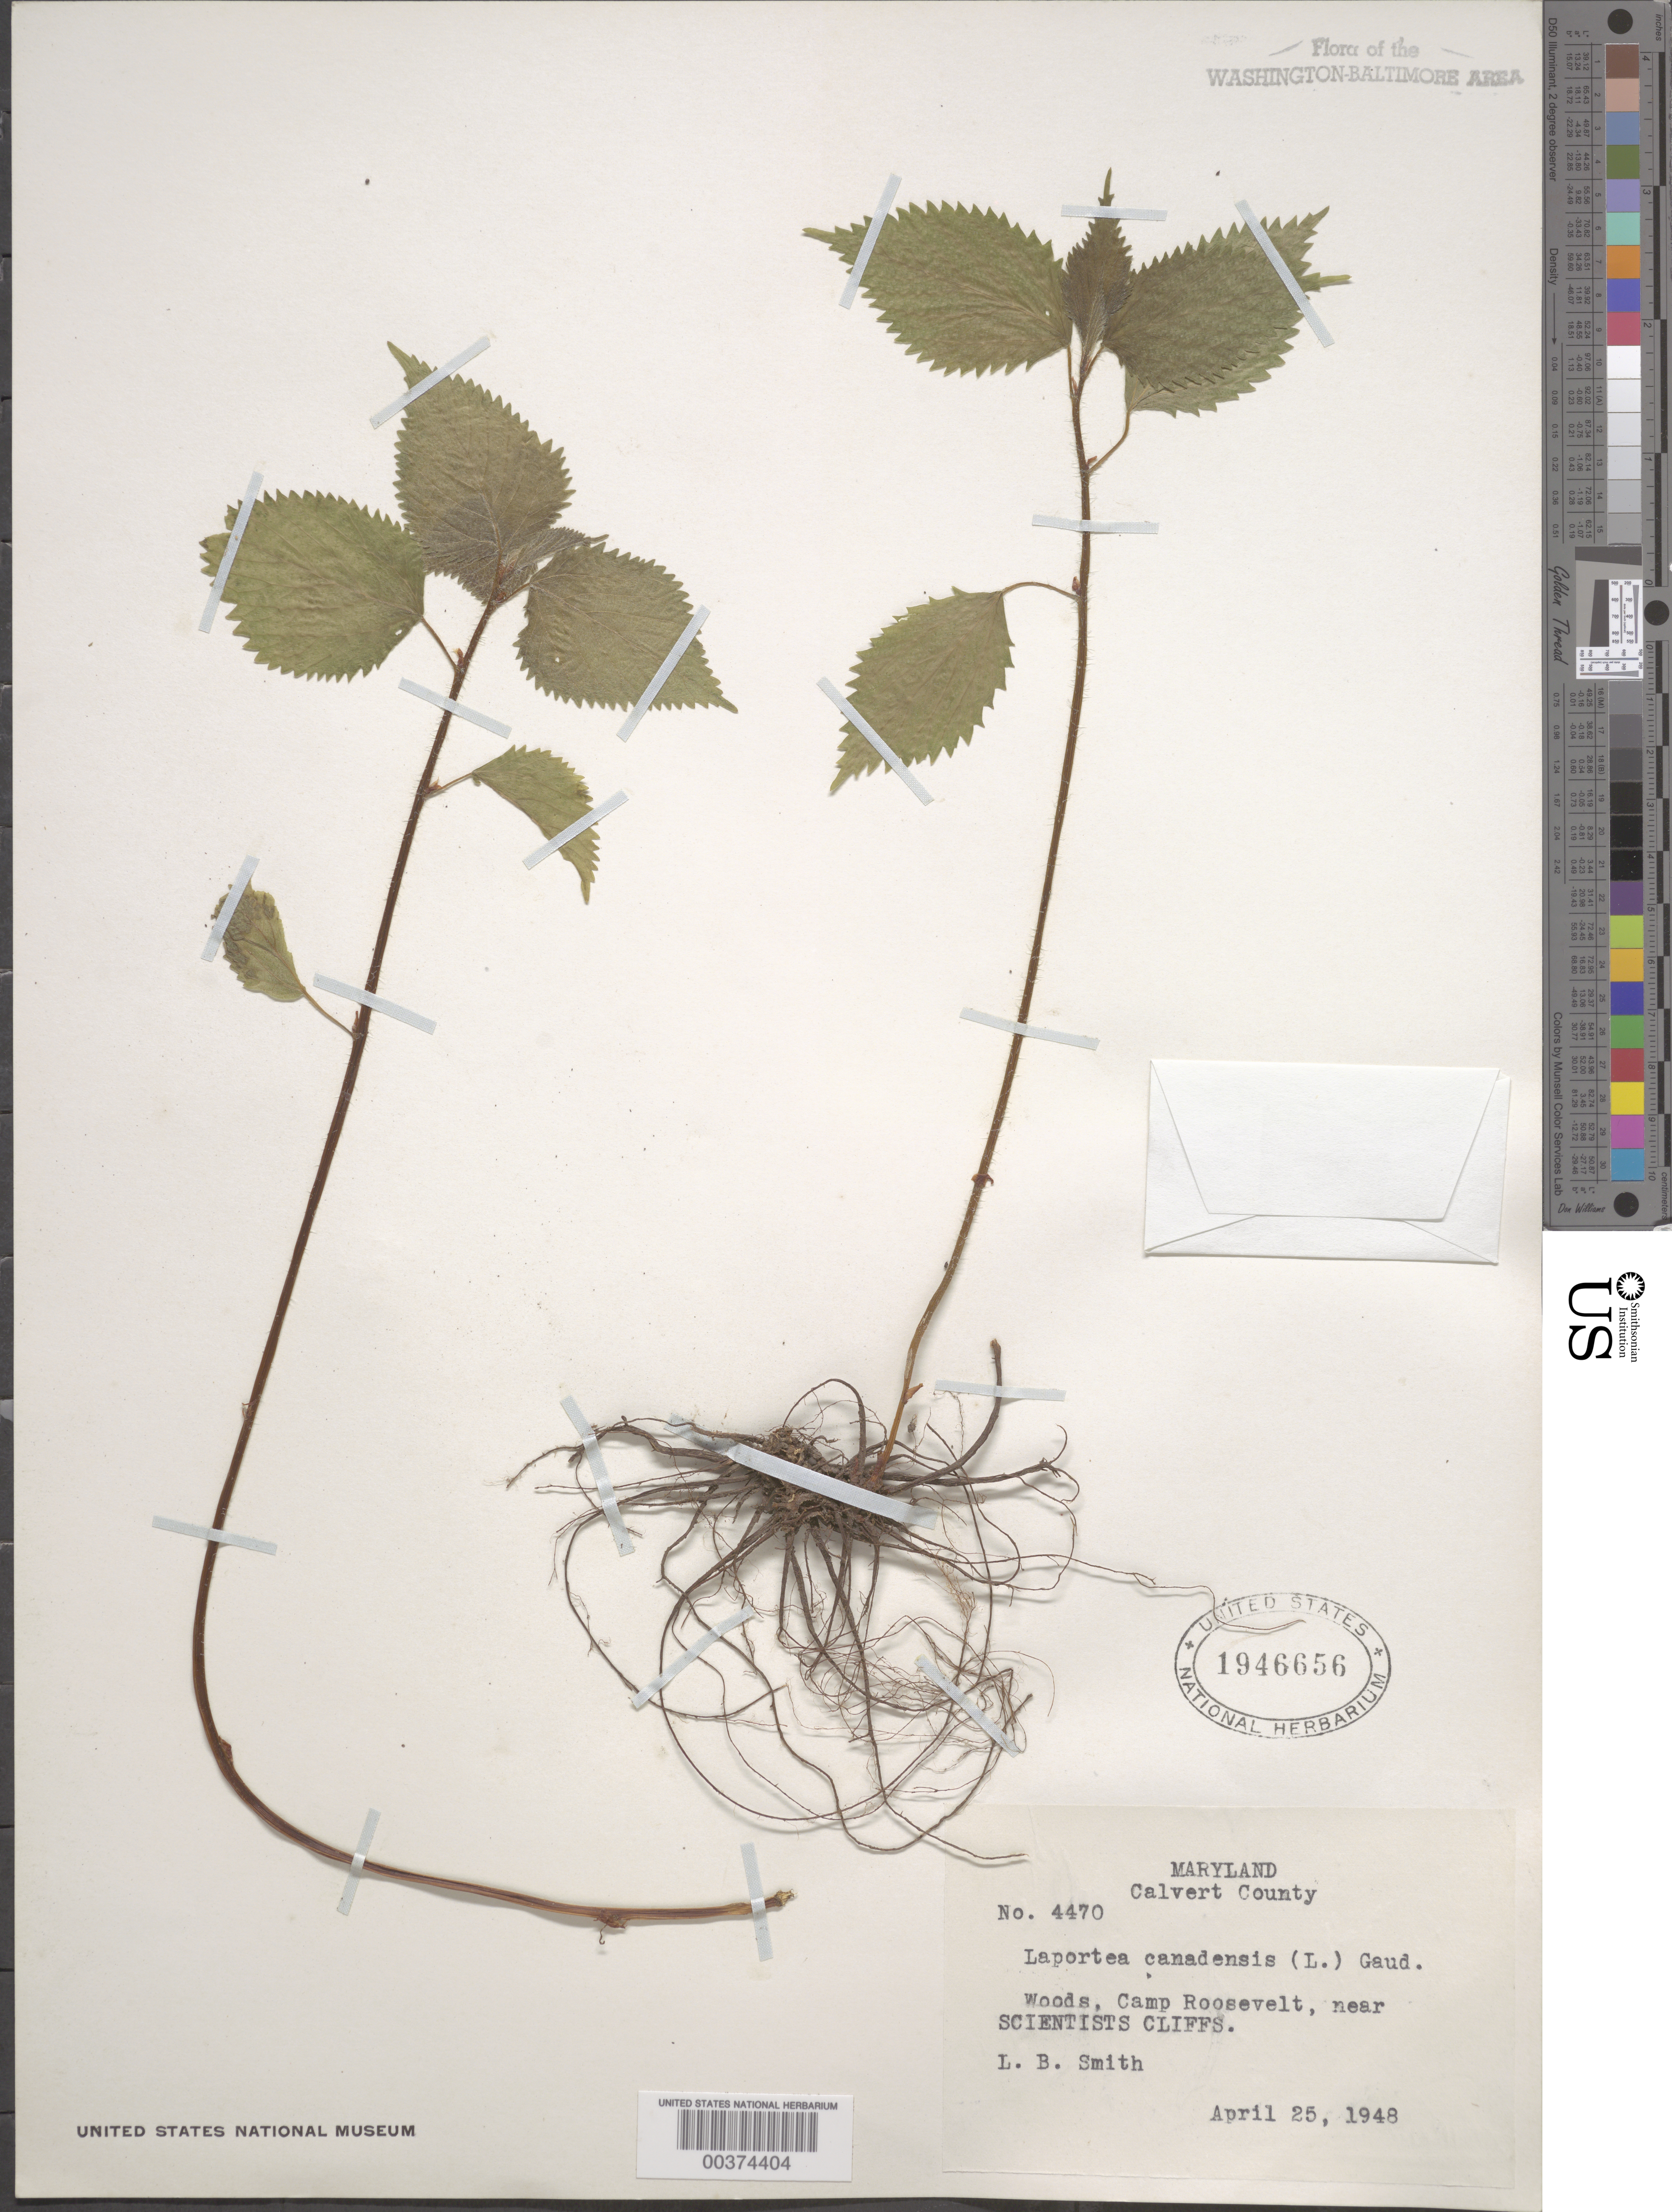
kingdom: Plantae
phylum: Tracheophyta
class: Magnoliopsida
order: Rosales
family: Urticaceae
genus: Laportea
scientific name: Laportea canadensis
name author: (L.) Wedd.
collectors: L. Smith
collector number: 4470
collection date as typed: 25 Apr 1948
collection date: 1948-04-25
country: United States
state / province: Maryland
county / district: Calvert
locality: Camp Roosevelt, Scientists Cliffs vicinity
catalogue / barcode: US 1946656